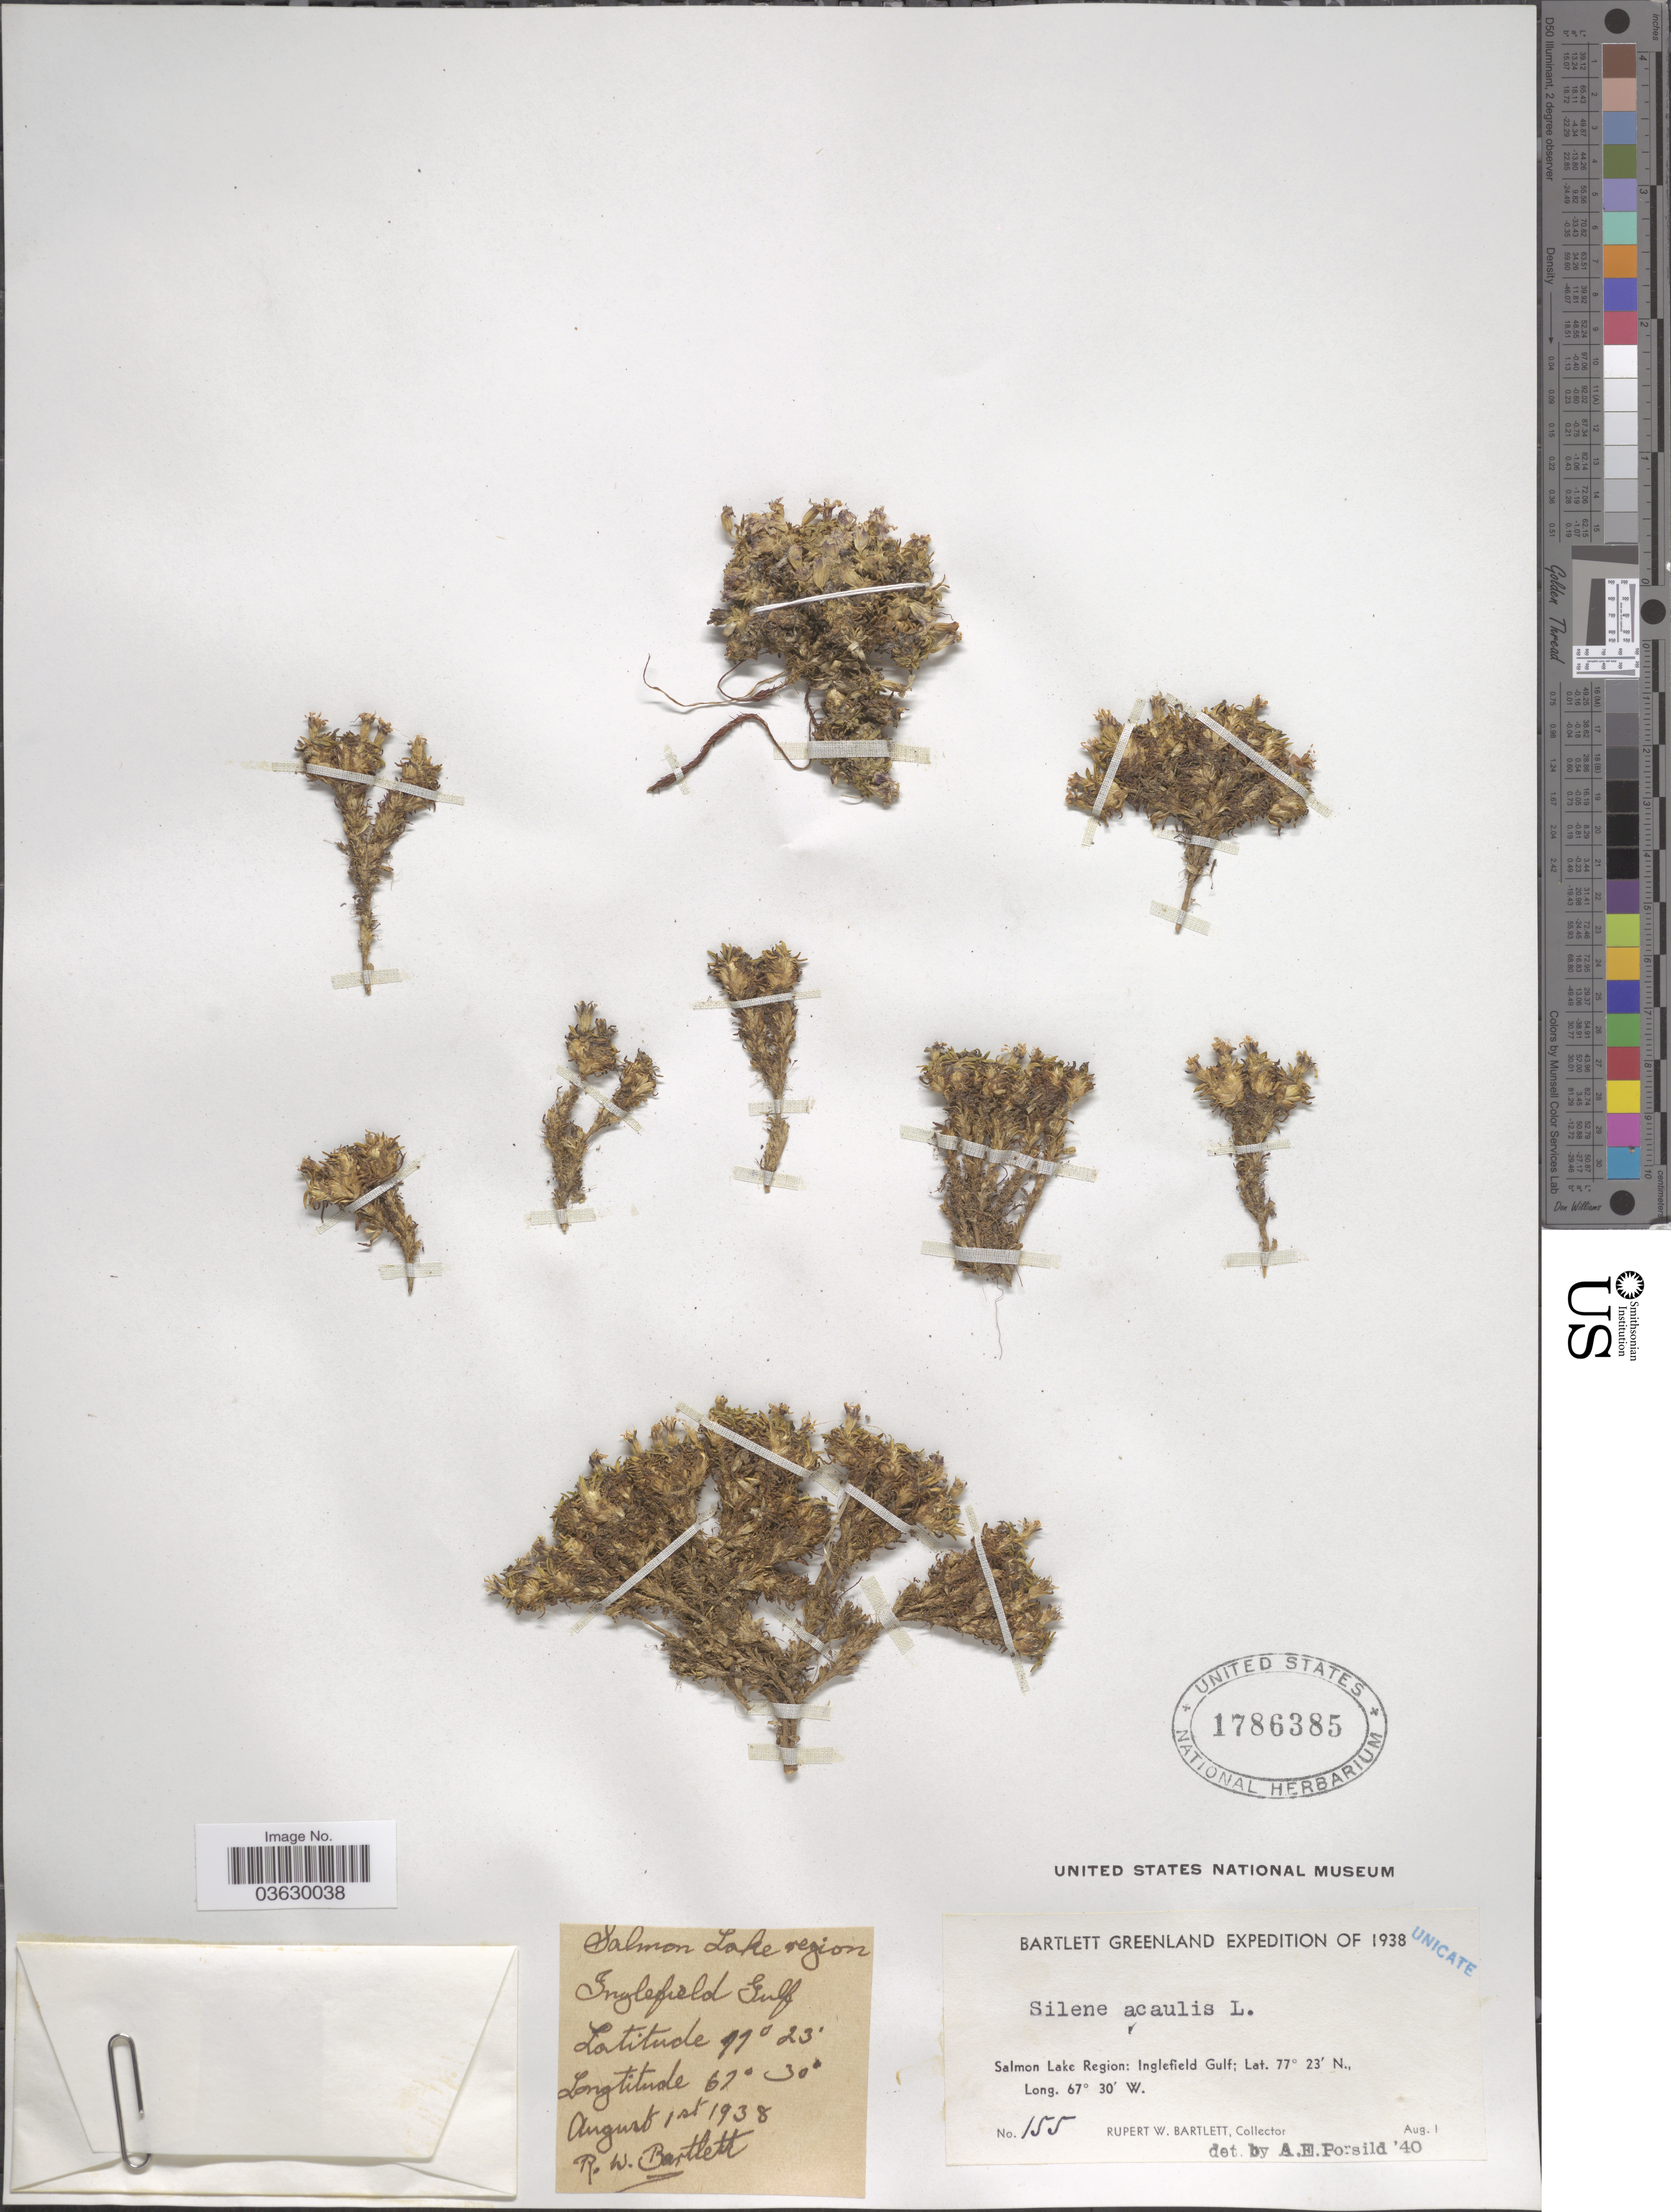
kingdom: Plantae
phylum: Tracheophyta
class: Magnoliopsida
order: Caryophyllales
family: Caryophyllaceae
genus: Silene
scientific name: Silene acaulis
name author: (L.) Jacq.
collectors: R. W. Bartlett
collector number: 155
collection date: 1938-08-01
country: Greenland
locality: Salmon Lake Region: Inglefield Gulf.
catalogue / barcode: US 1786385